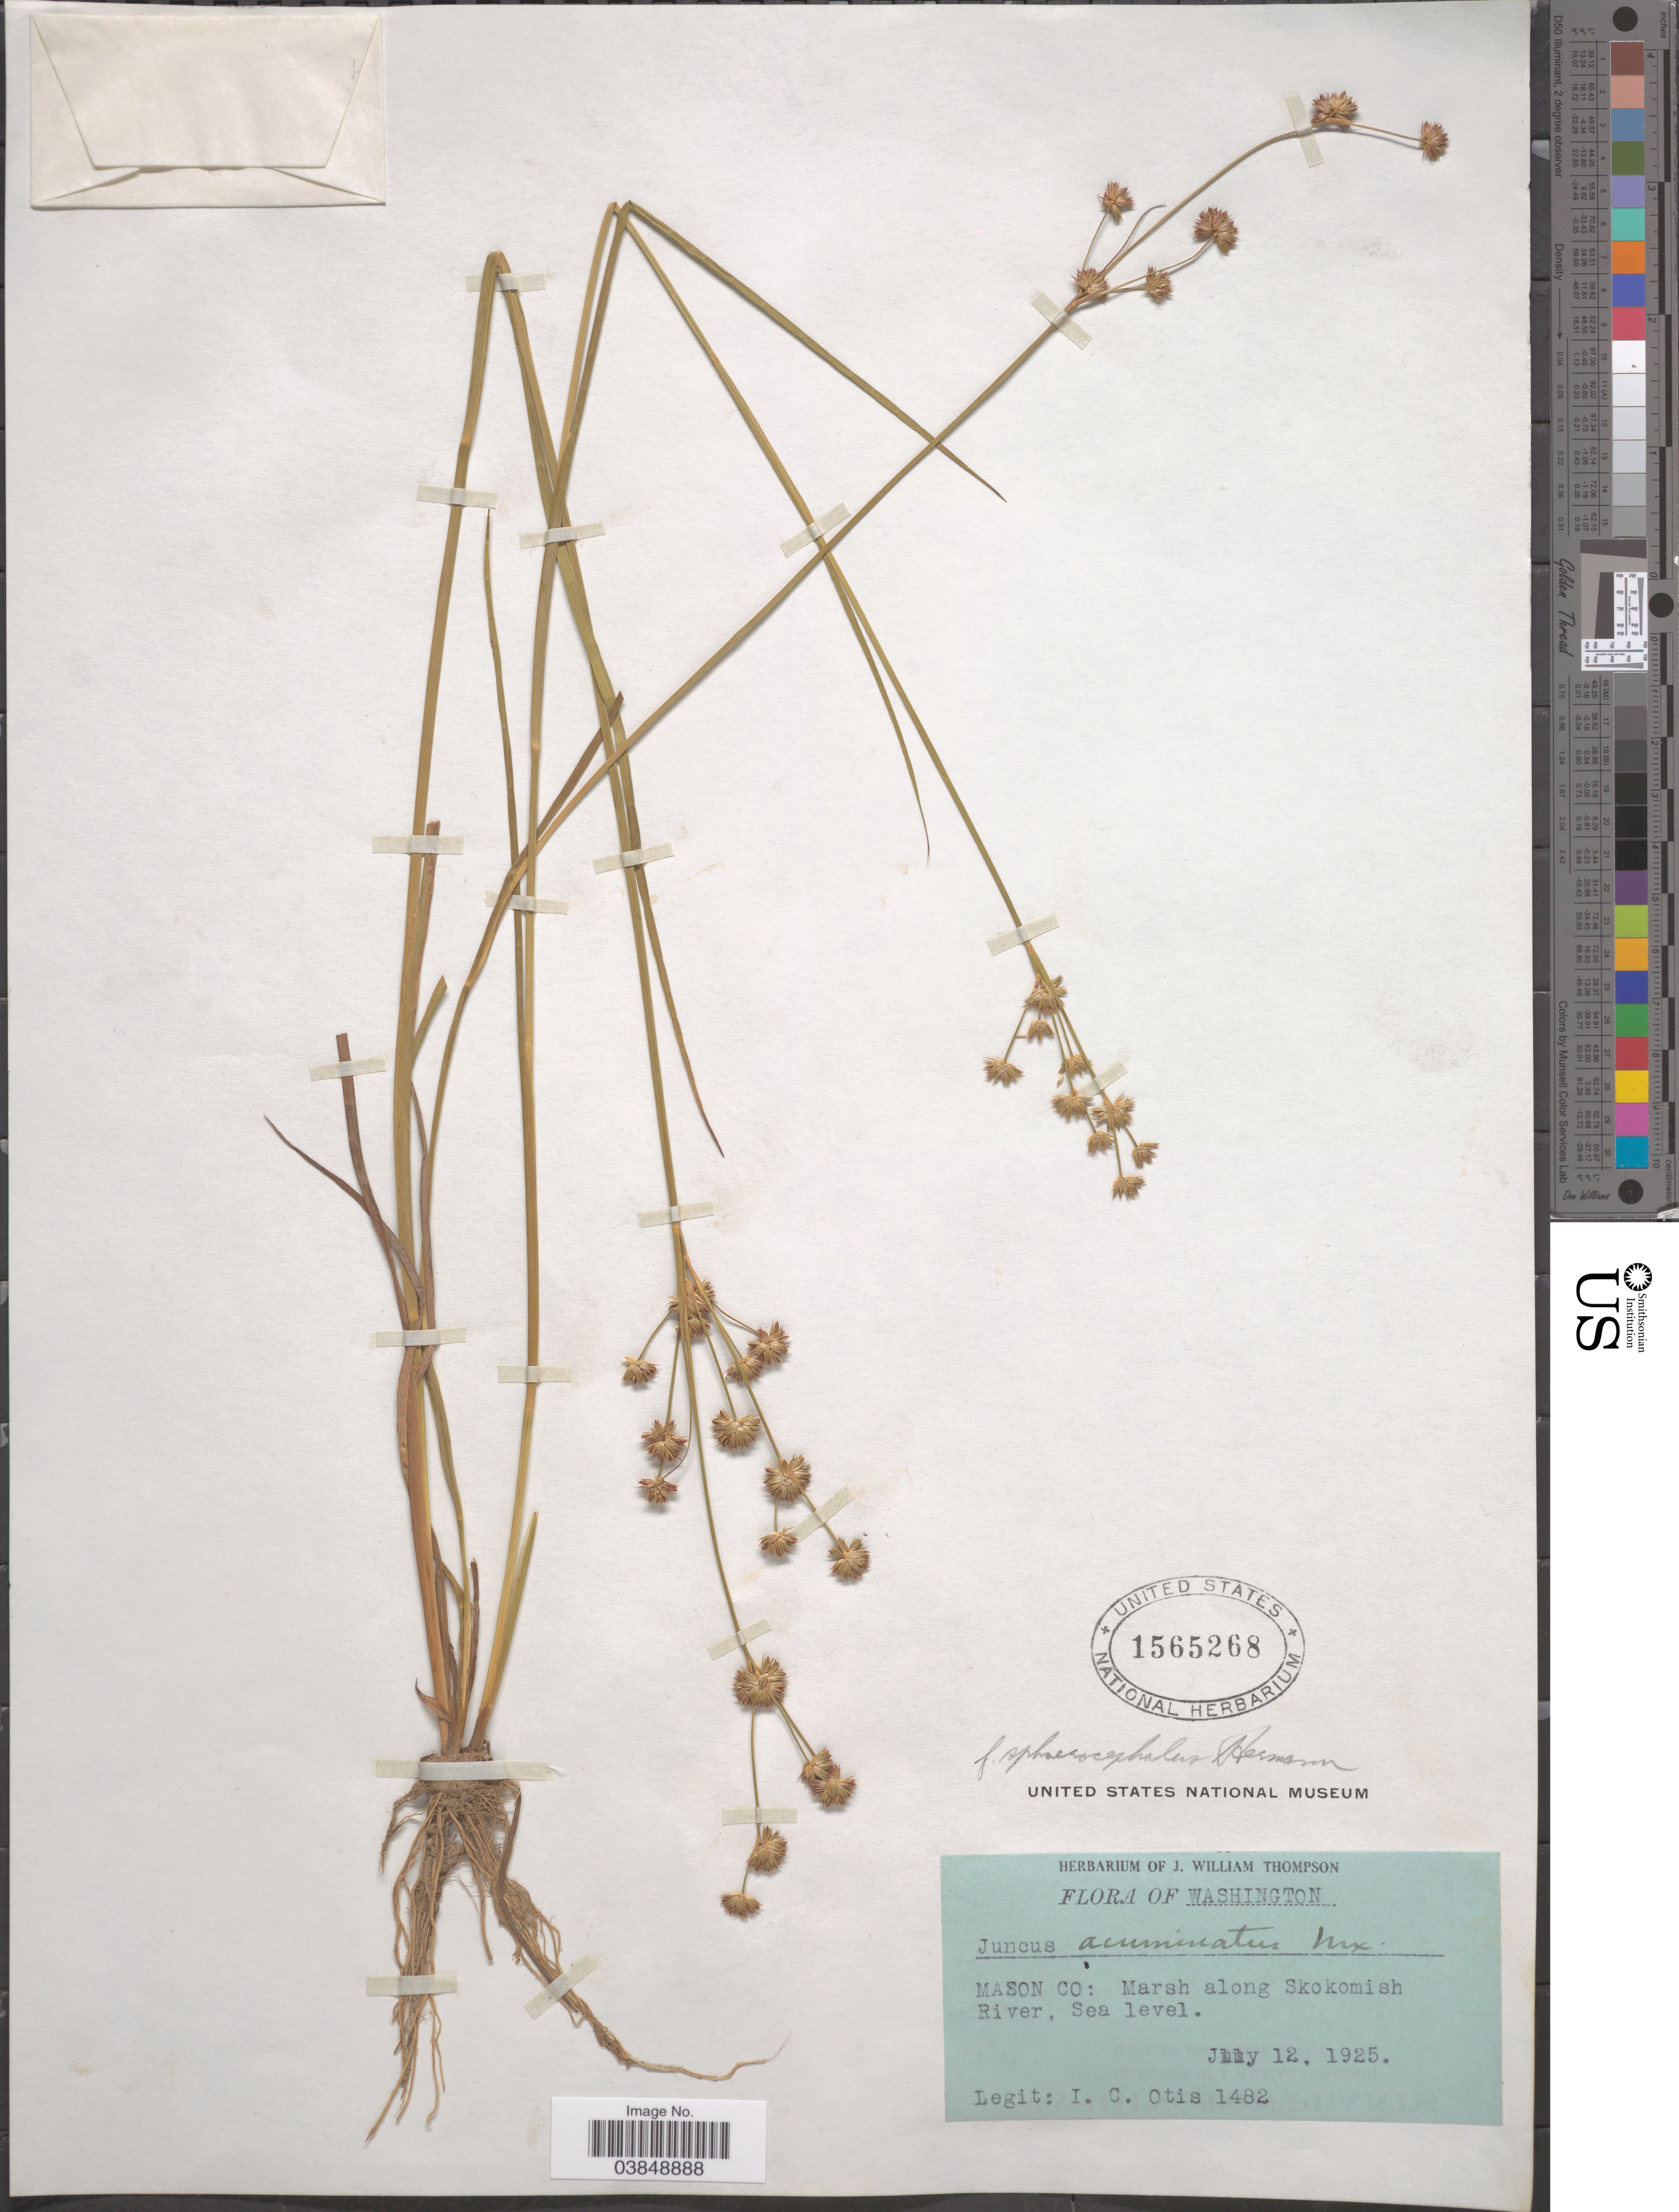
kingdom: Plantae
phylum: Tracheophyta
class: Liliopsida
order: Poales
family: Juncaceae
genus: Juncus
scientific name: Juncus acuminatus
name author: Michx.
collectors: I. C. Otis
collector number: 1482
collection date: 1925-07-12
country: United States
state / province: Washington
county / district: Mason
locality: Mason Co: Marsh along Skokomish River.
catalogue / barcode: US 1565268